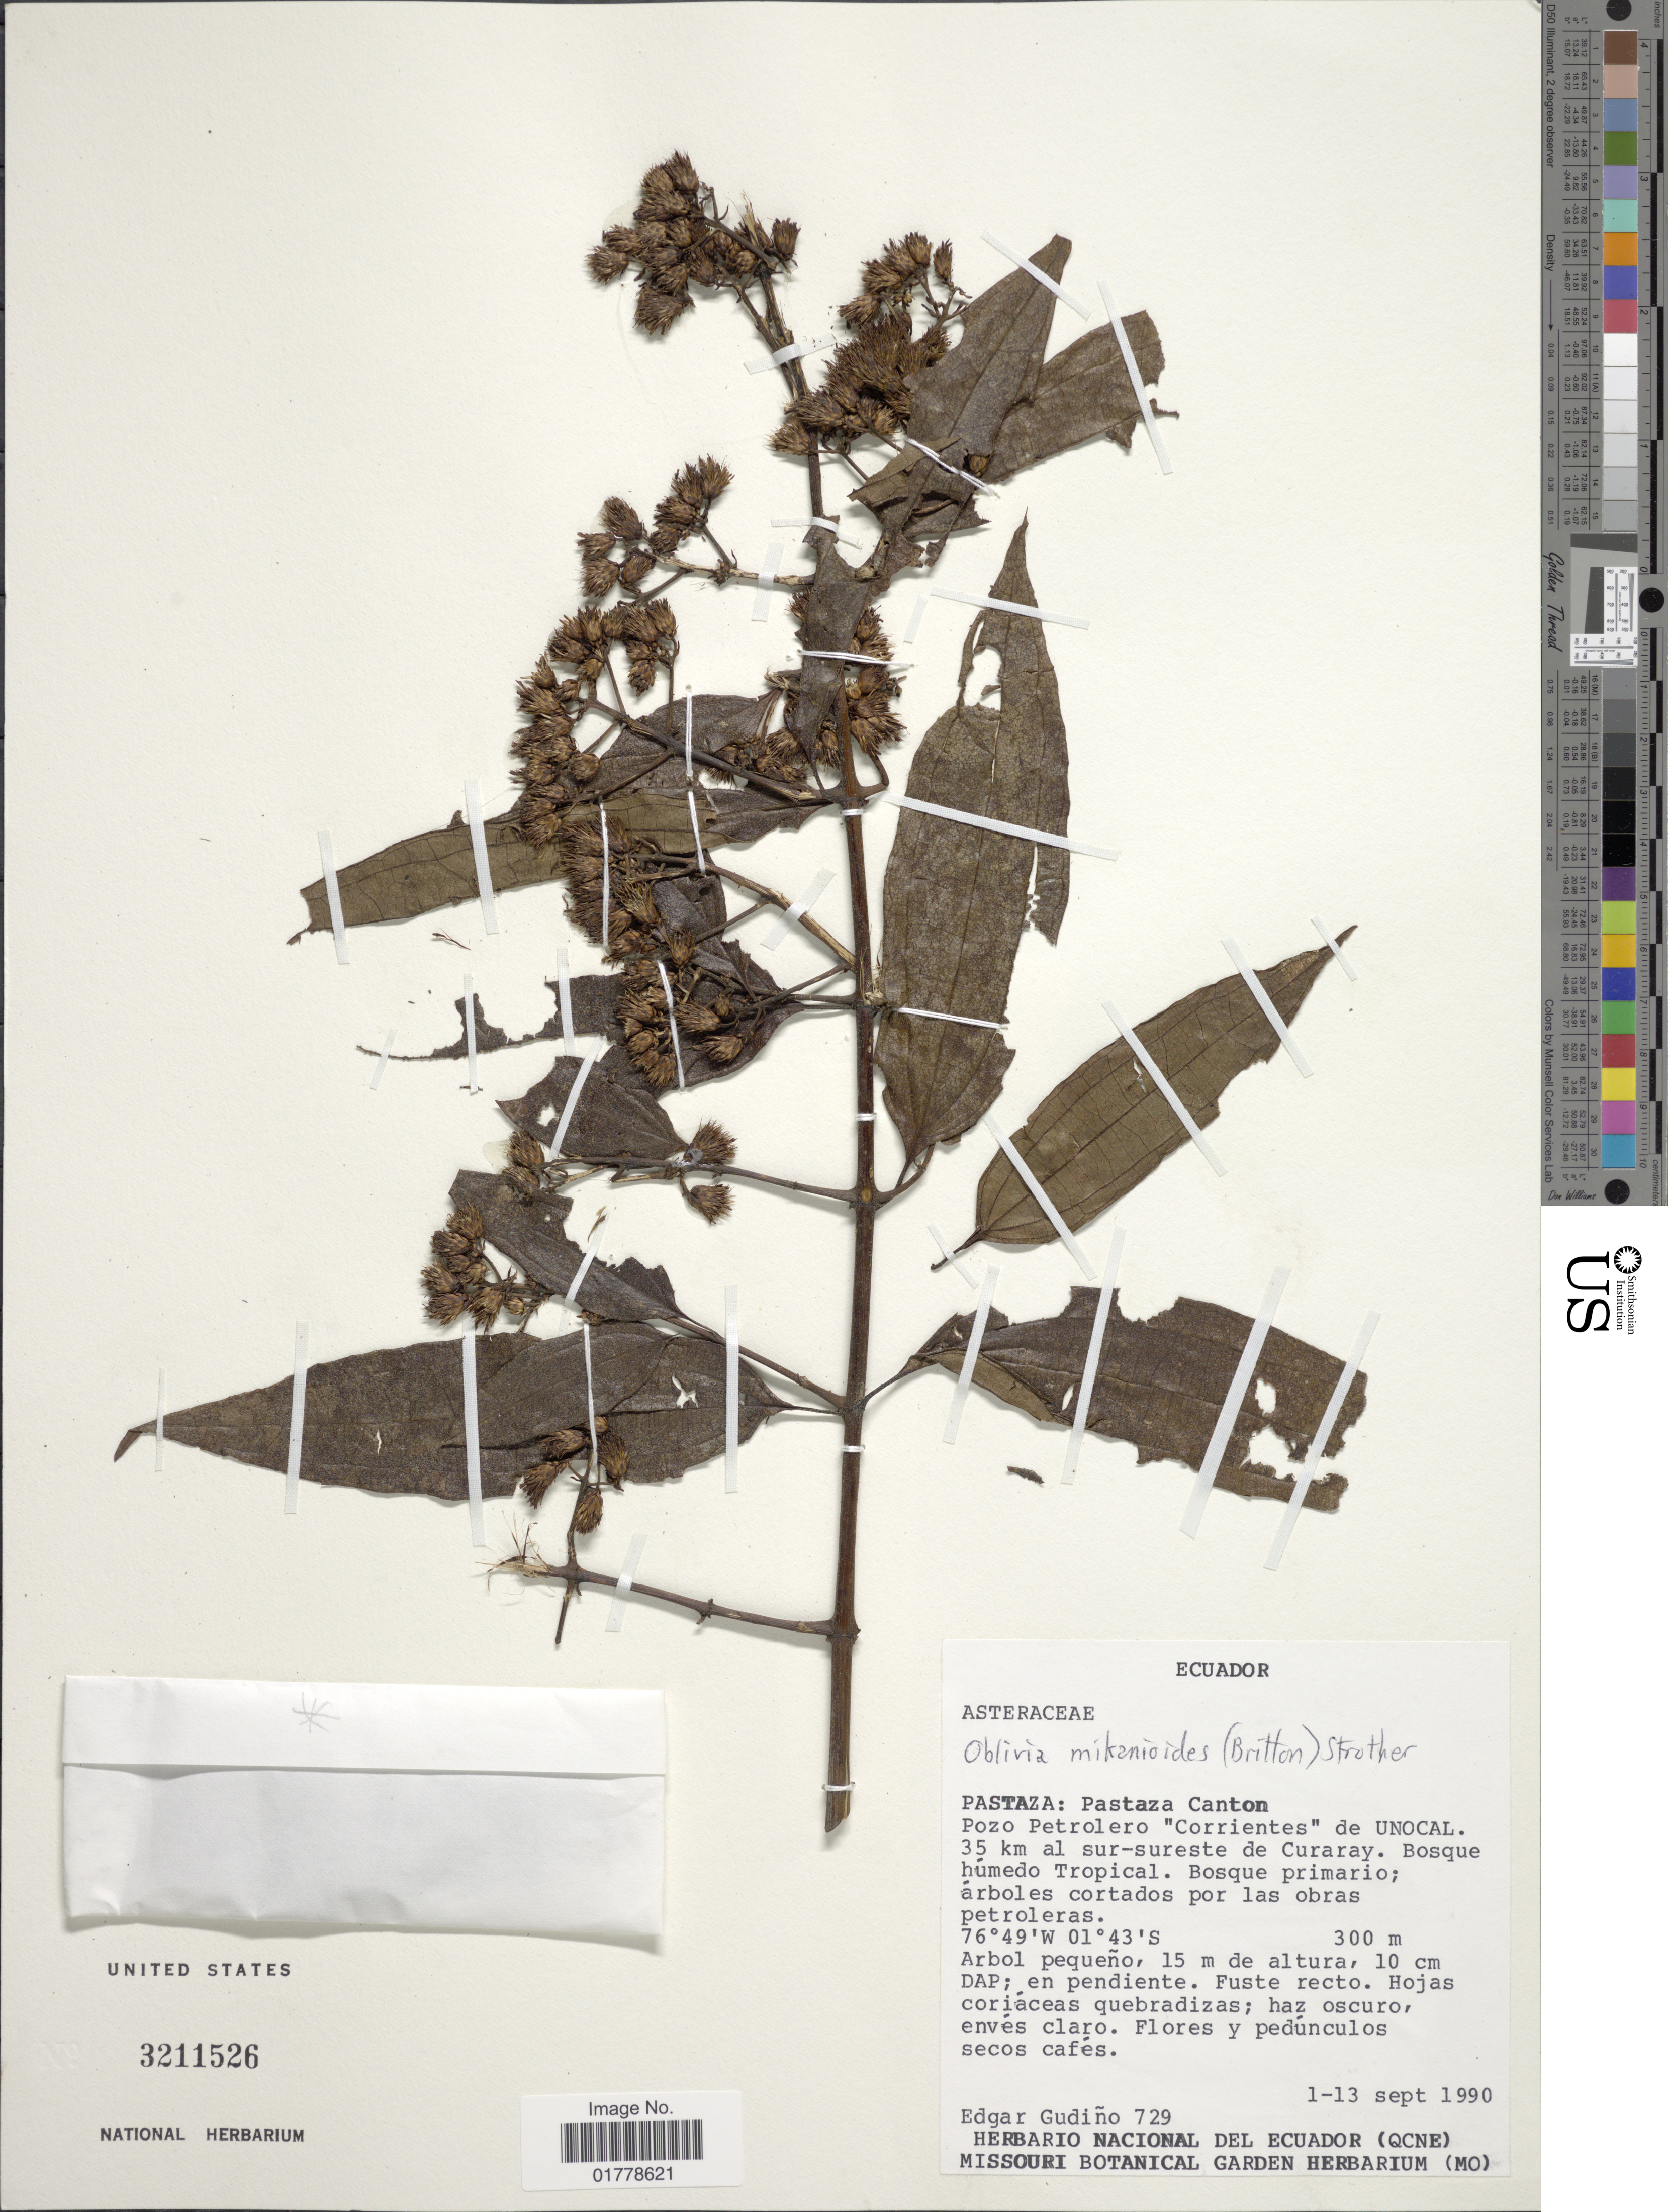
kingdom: Plantae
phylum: Tracheophyta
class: Magnoliopsida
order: Asterales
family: Asteraceae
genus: Oblivia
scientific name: Oblivia mikanioides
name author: (Britton) Strother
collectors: E. Gudiño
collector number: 729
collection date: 1990-09-01/1990-09-13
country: Ecuador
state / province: Pastaza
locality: Pastaza: Pastaza Canton. Pozo Petrolero "Corrientes" de Unocal. 35 km al sur-sureste de Curaray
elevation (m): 300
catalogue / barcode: US 3211526